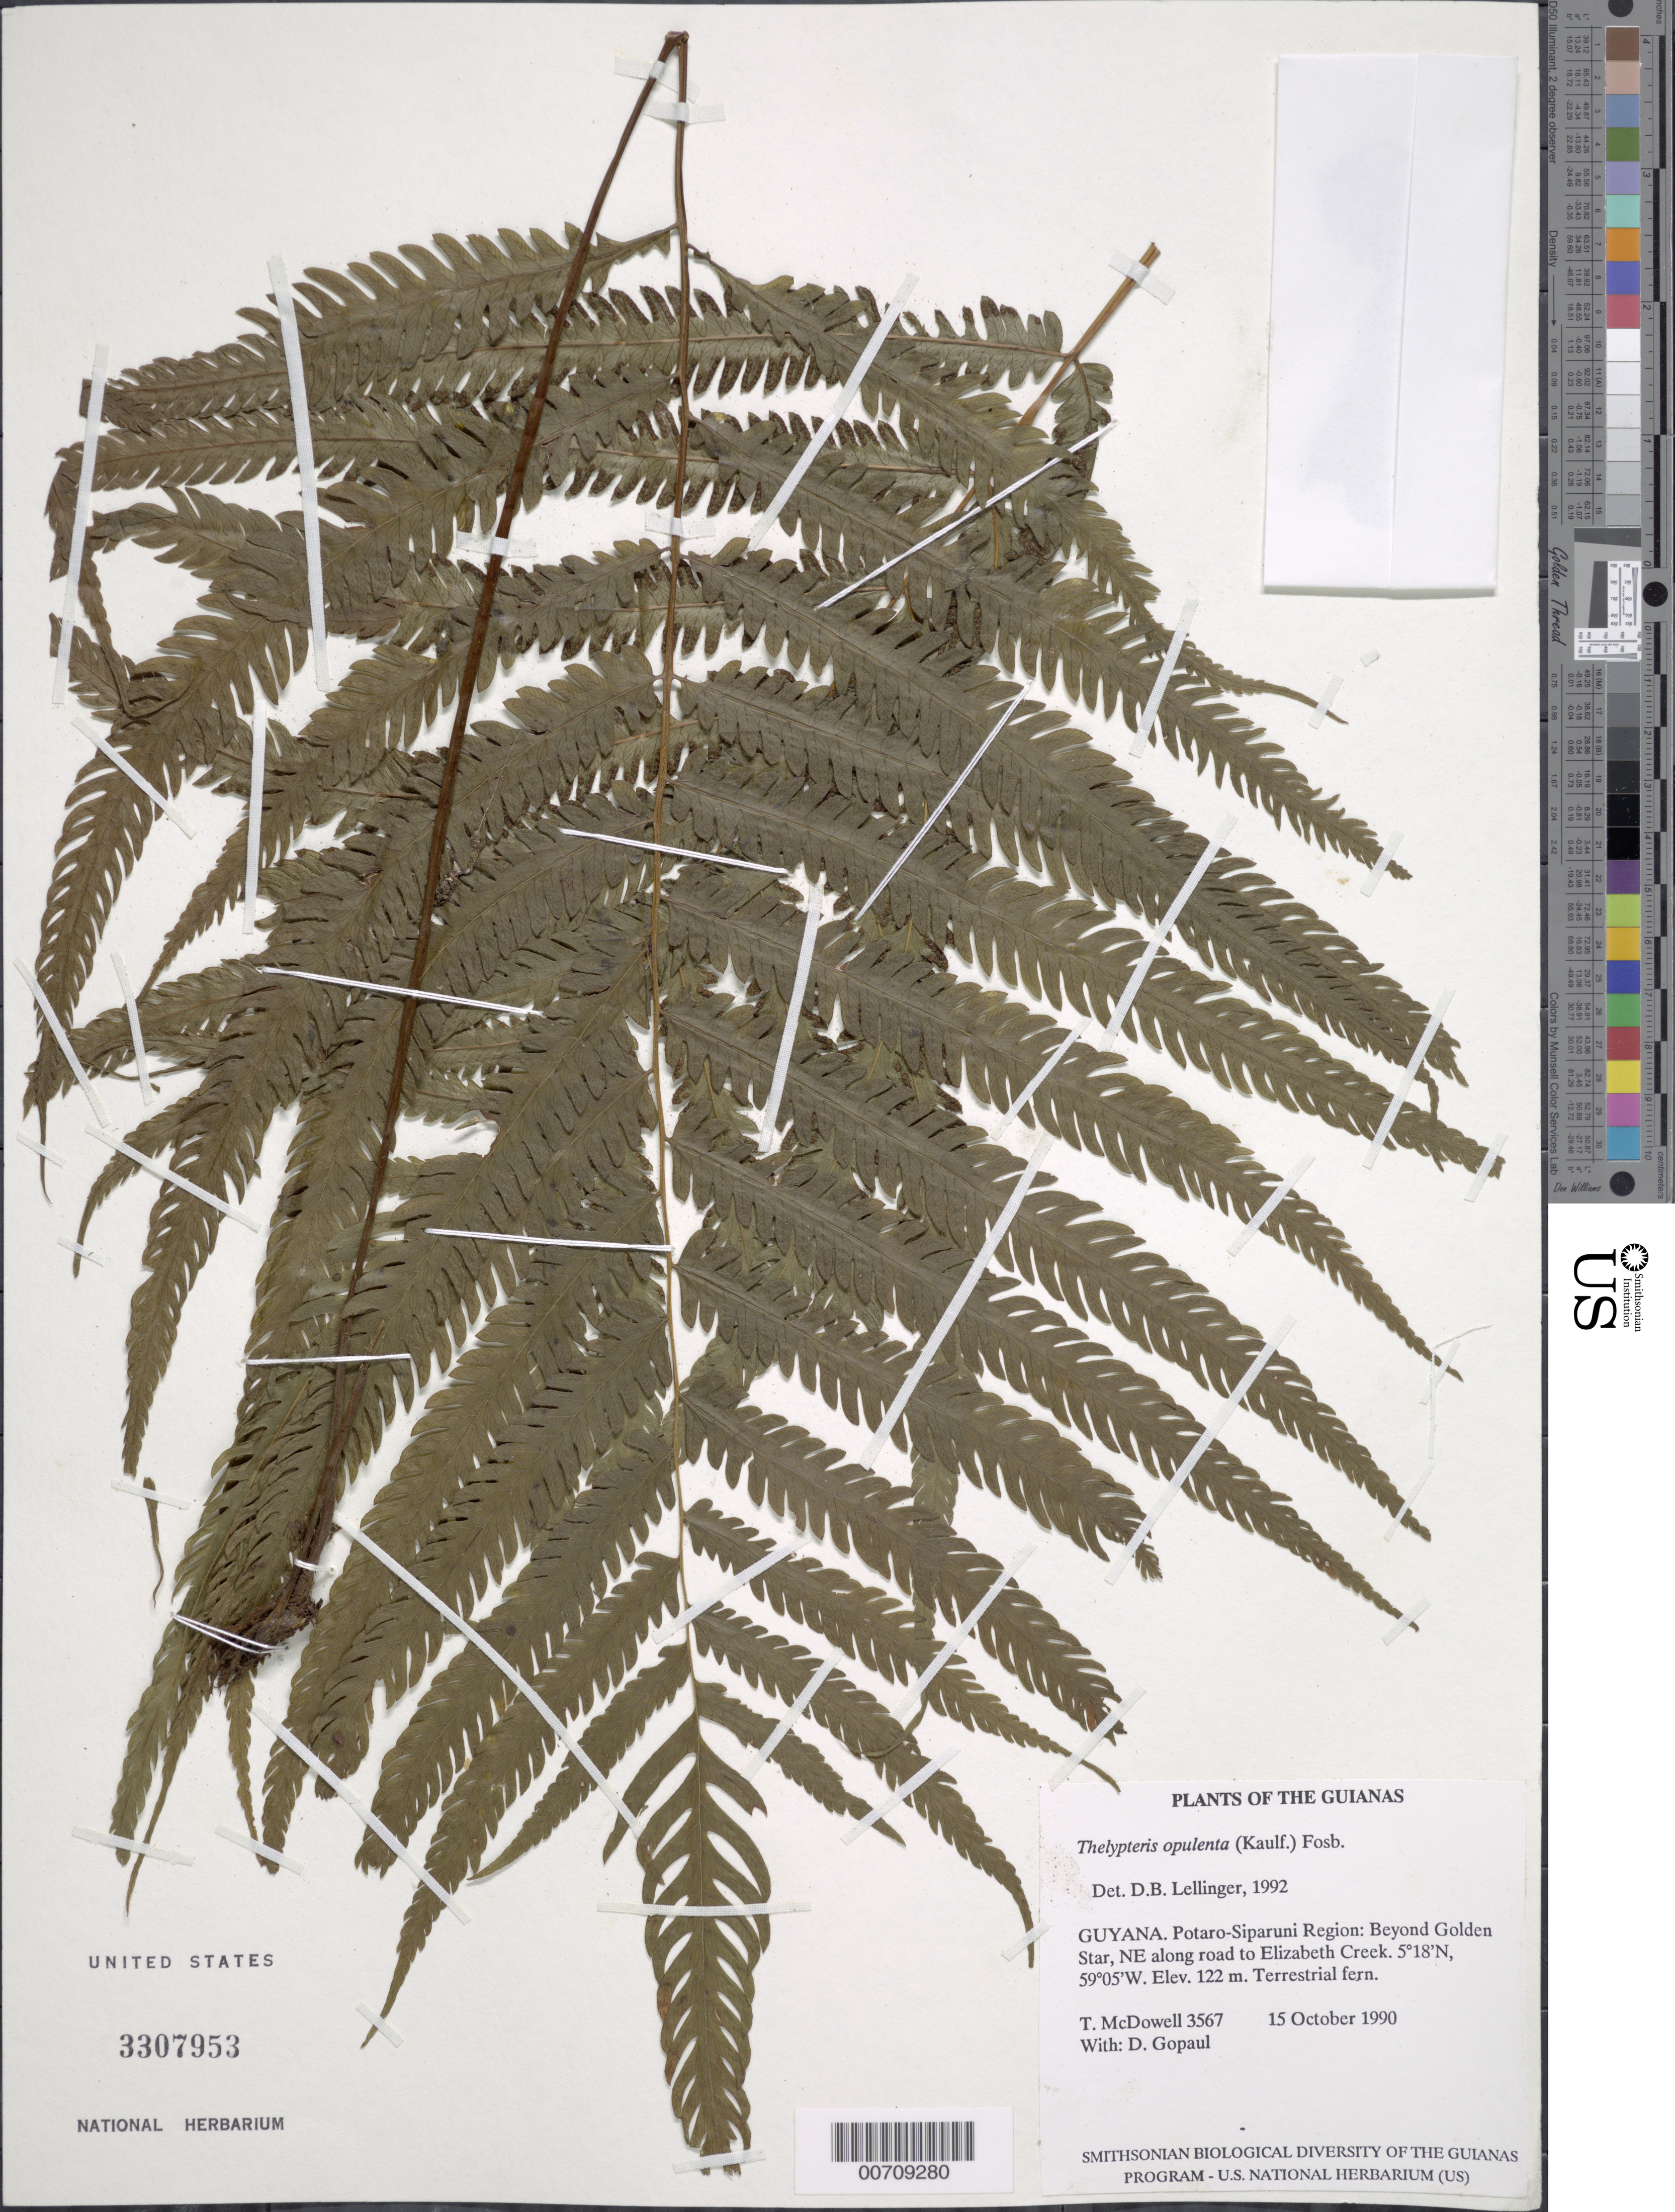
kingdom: Plantae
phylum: Tracheophyta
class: Polypodiopsida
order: Polypodiales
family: Thelypteridaceae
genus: Amphineuron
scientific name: Amphineuron opulentum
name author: (Kaulf.) Holttum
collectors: T. McDowell & D. Gopaul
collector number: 3567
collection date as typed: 15 October 1990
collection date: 1990-10-15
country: Guyana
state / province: Potaro-Siparuni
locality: Beyond Golden Star, NE along road to Elizabeth Creek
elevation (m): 122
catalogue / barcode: US 3307953